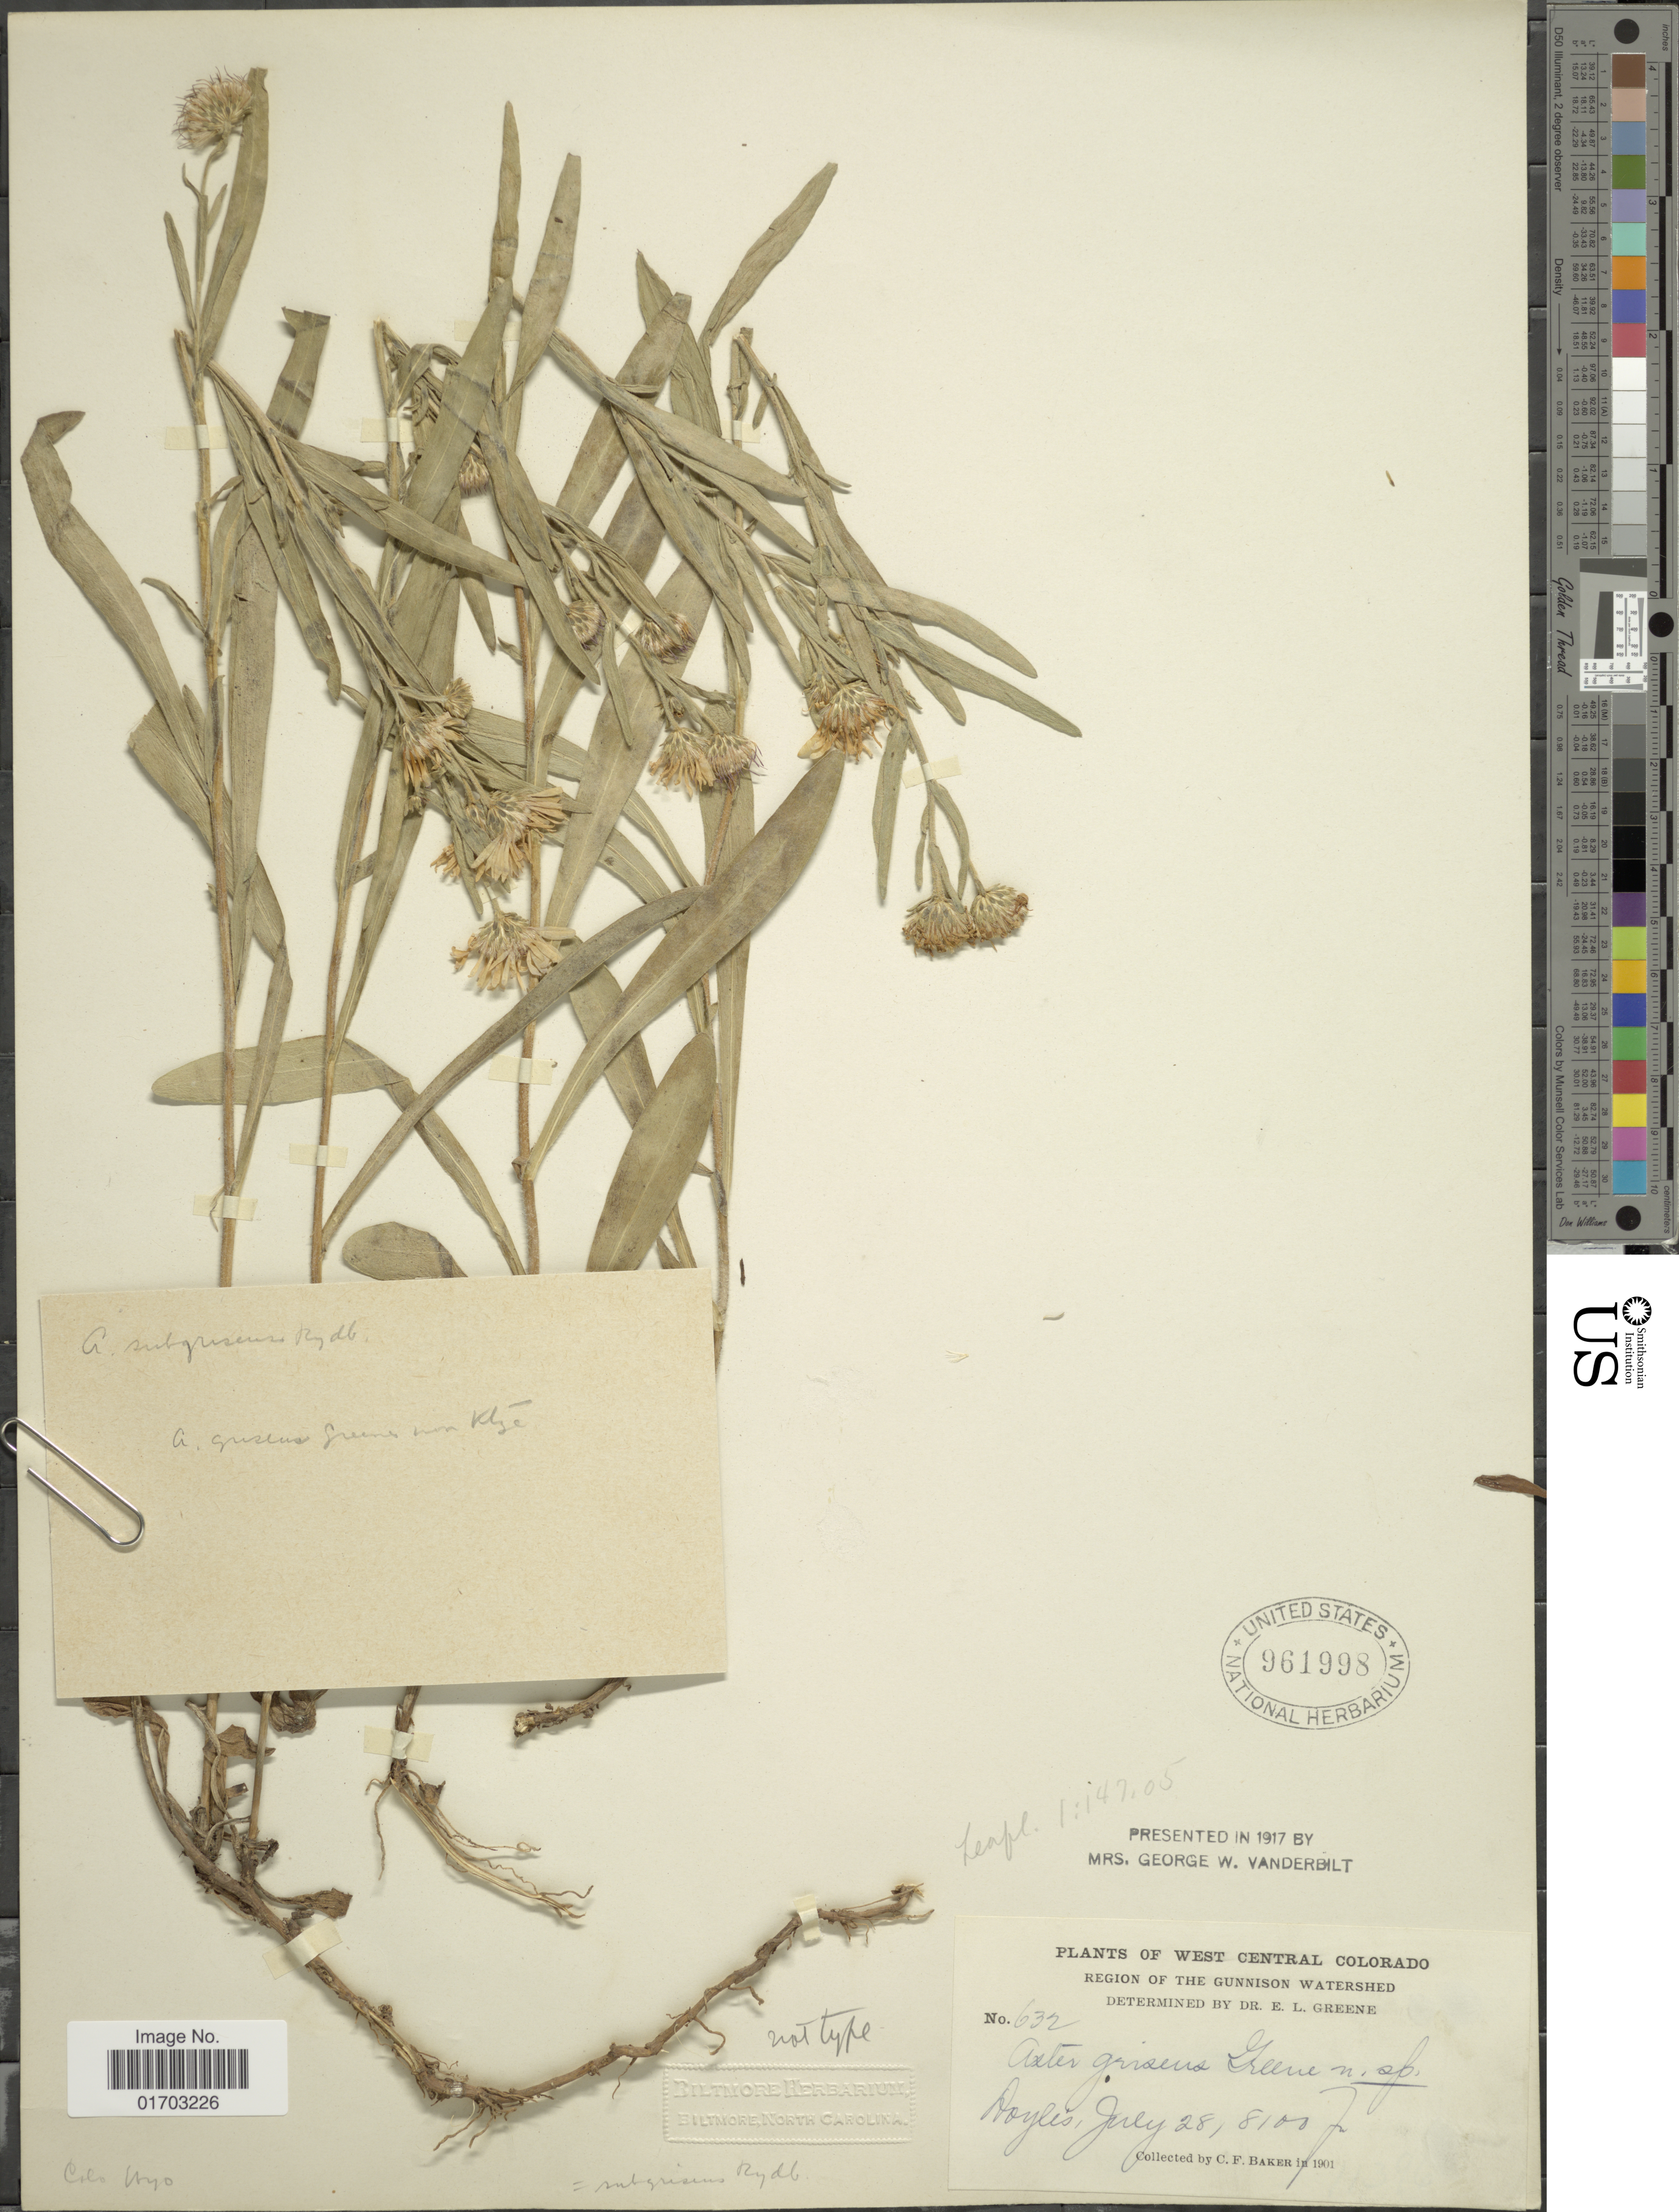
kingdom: Plantae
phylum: Tracheophyta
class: Magnoliopsida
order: Asterales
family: Asteraceae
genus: Symphyotrichum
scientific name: Symphyotrichum ascendens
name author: (Lindl.) G.L. Nesom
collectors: C. F. Baker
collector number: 632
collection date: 1901-07-28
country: United States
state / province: Colorado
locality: West Central, region of the Gunnison Watershed, Doyles.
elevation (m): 2469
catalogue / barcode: US 961998